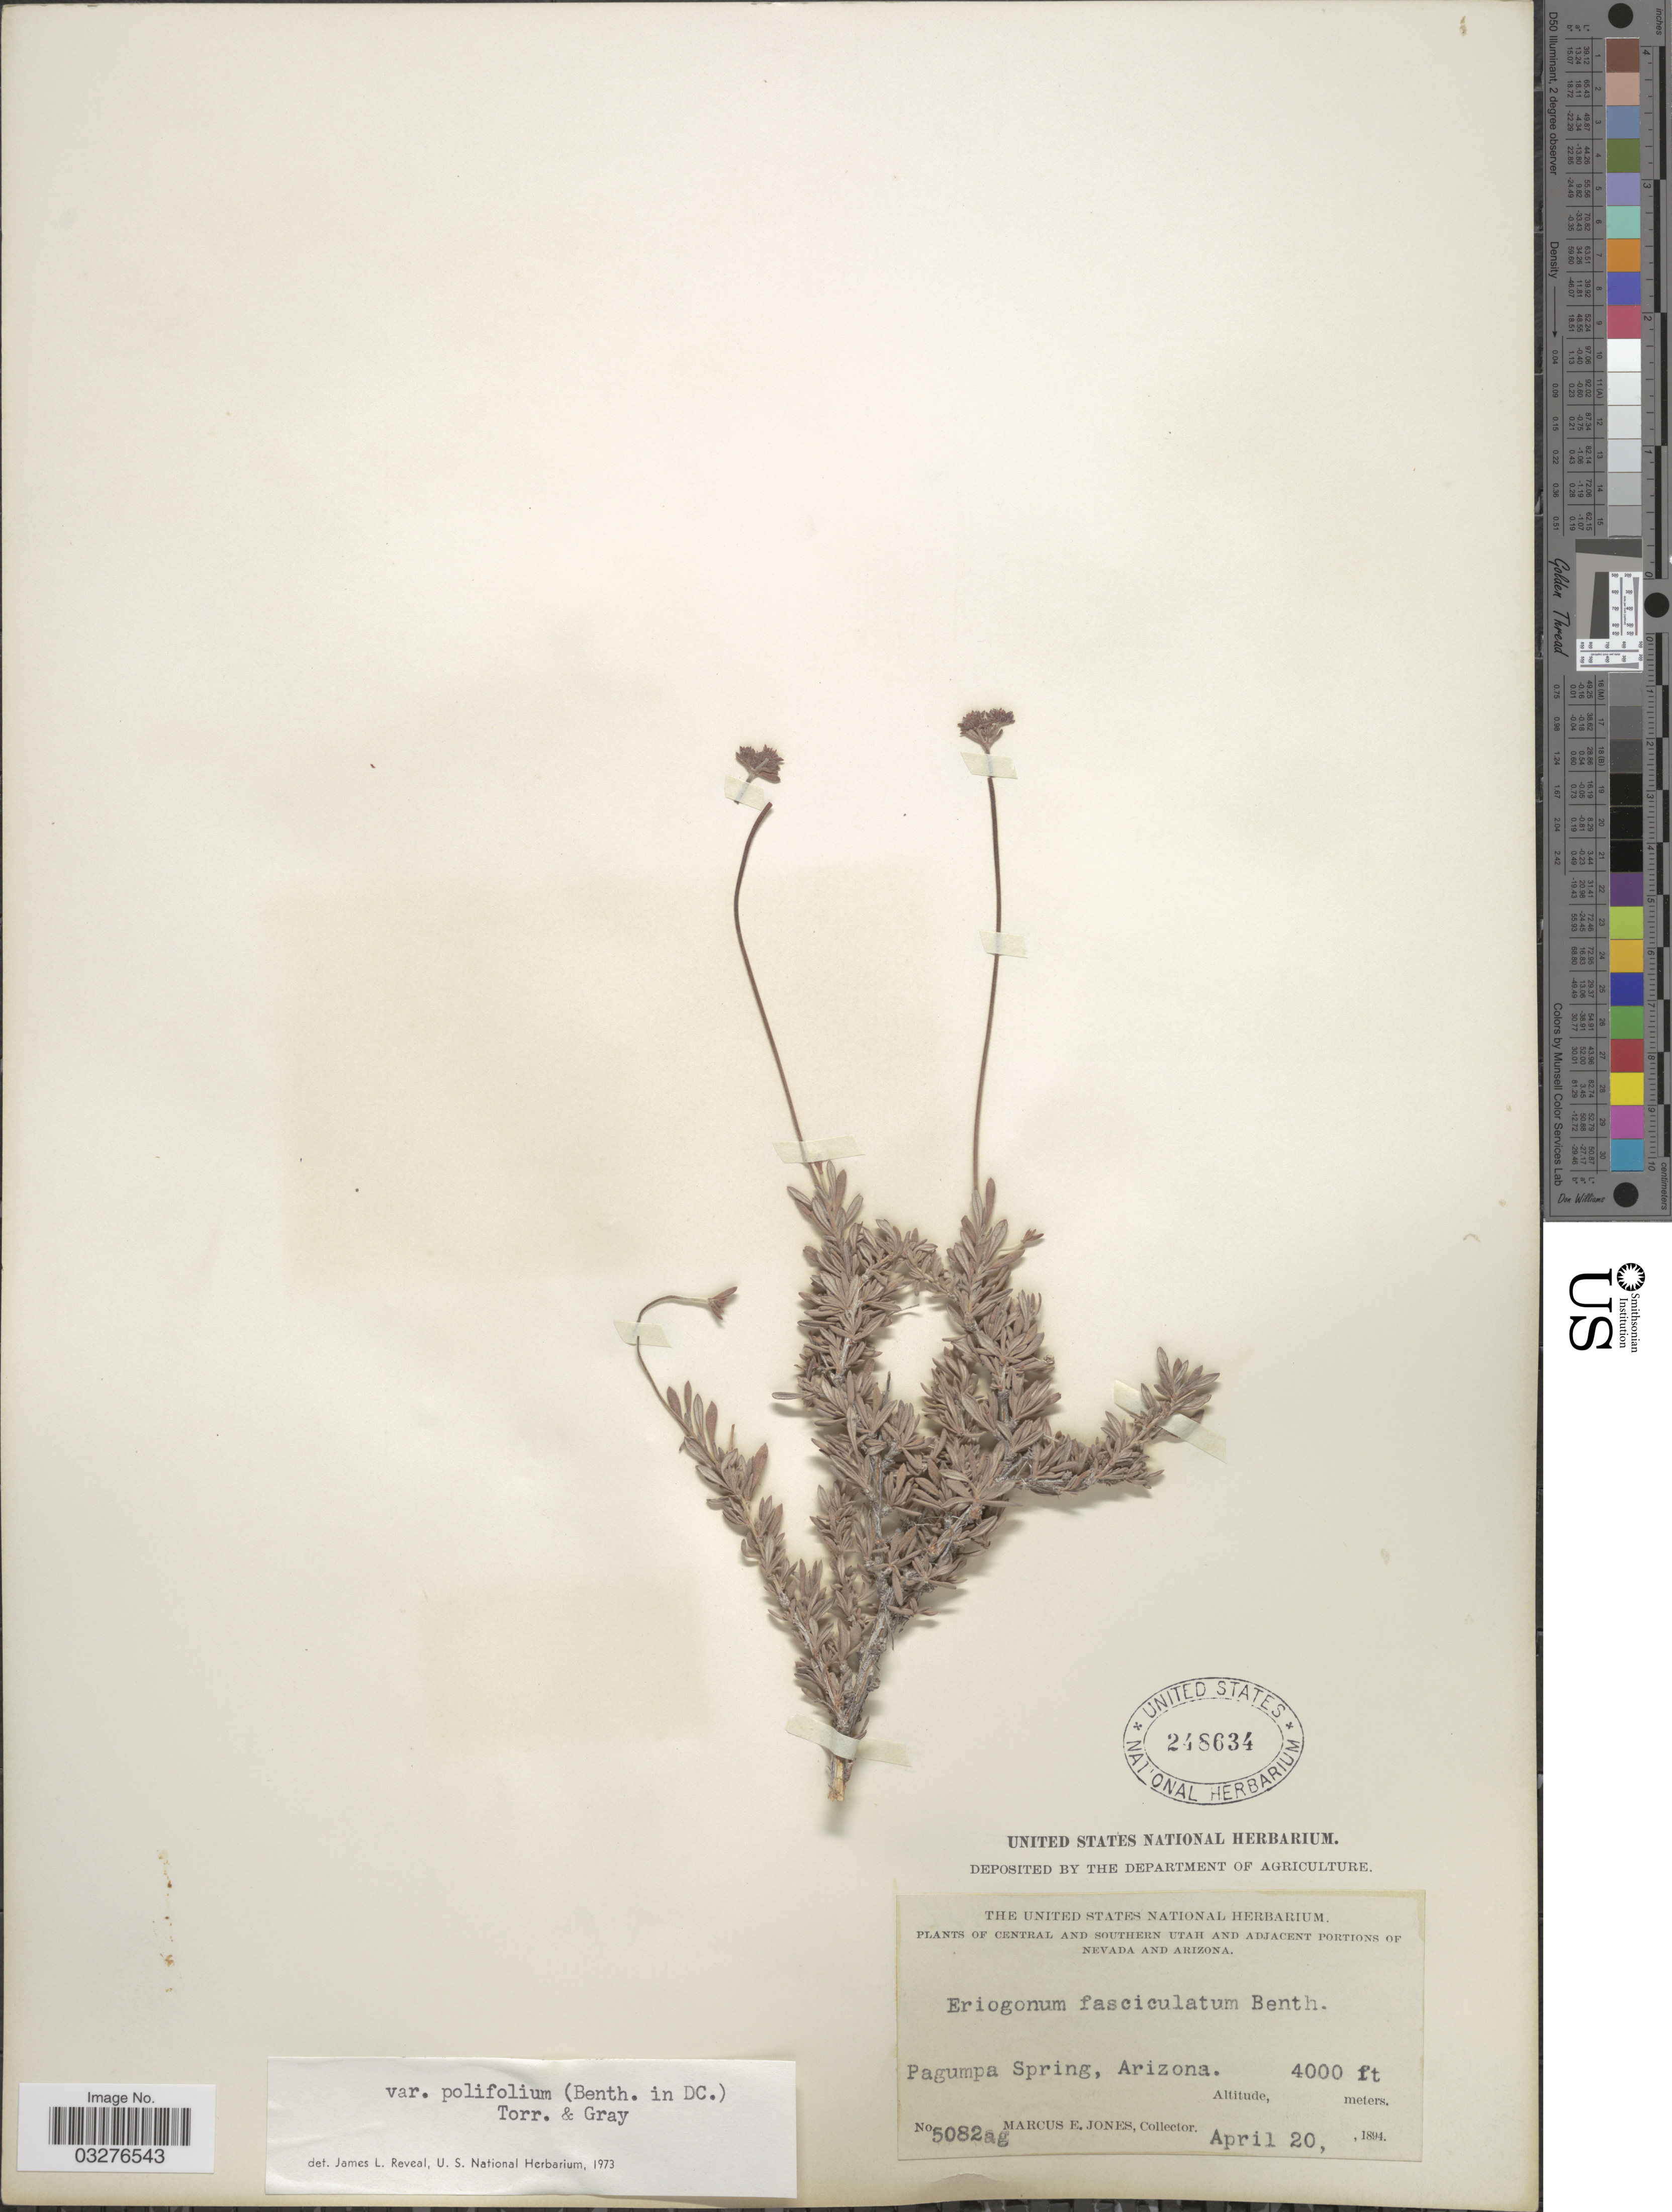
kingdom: Plantae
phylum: Tracheophyta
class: Magnoliopsida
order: Caryophyllales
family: Polygonaceae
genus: Eriogonum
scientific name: Eriogonum fasciculatum var. polifolium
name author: (Benth.) Torr. & A. Gray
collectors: M. E. Jones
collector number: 5082ag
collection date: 1894-04-20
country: United States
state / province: Arizona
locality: Pagumpa Spring.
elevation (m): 1219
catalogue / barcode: US 248634